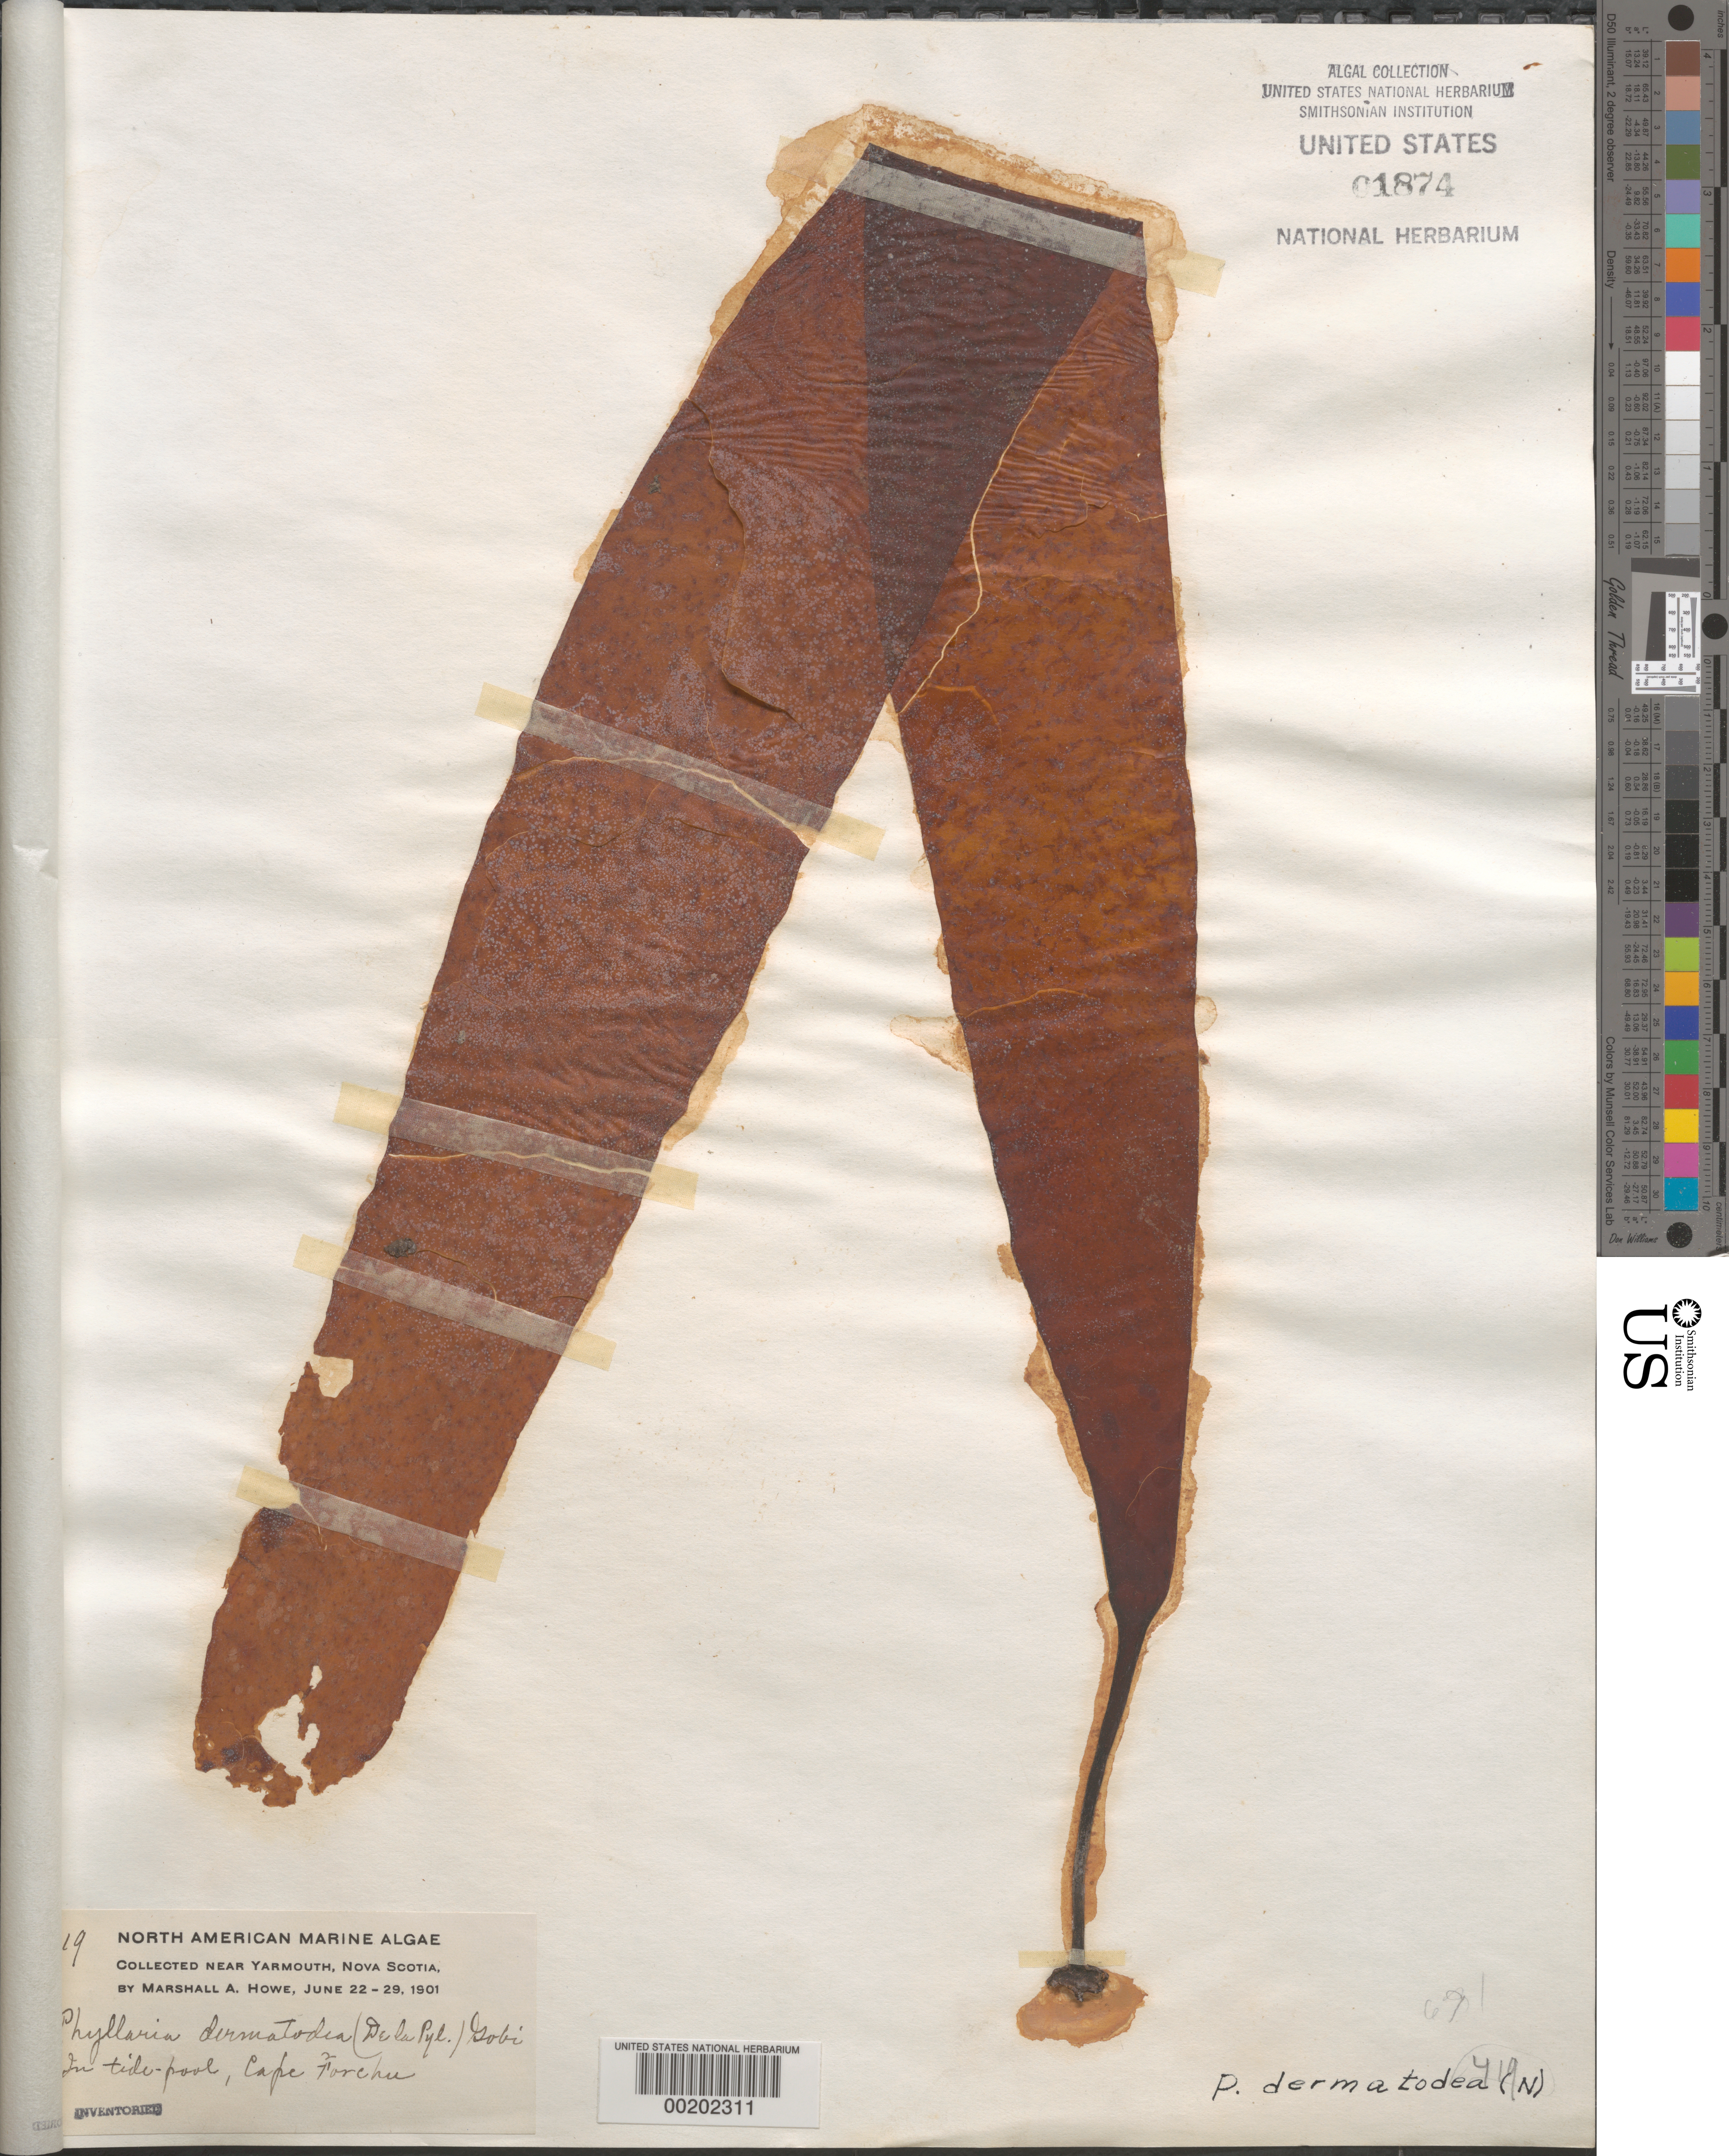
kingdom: Chromista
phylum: Foraminifera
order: Astrorhizida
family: Hyperamminidae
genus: Saccorhiza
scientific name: Saccorhiza dermatodea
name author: (Bach. Pyl.) J. Agardh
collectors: M. A. Howe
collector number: MAH 419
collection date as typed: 22 Jun 1901 TO 29 Jun 1901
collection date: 1901-06-22/1901-06-29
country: Canada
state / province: Nova Scotia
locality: Cape forchu, near yarmouth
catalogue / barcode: US 1874